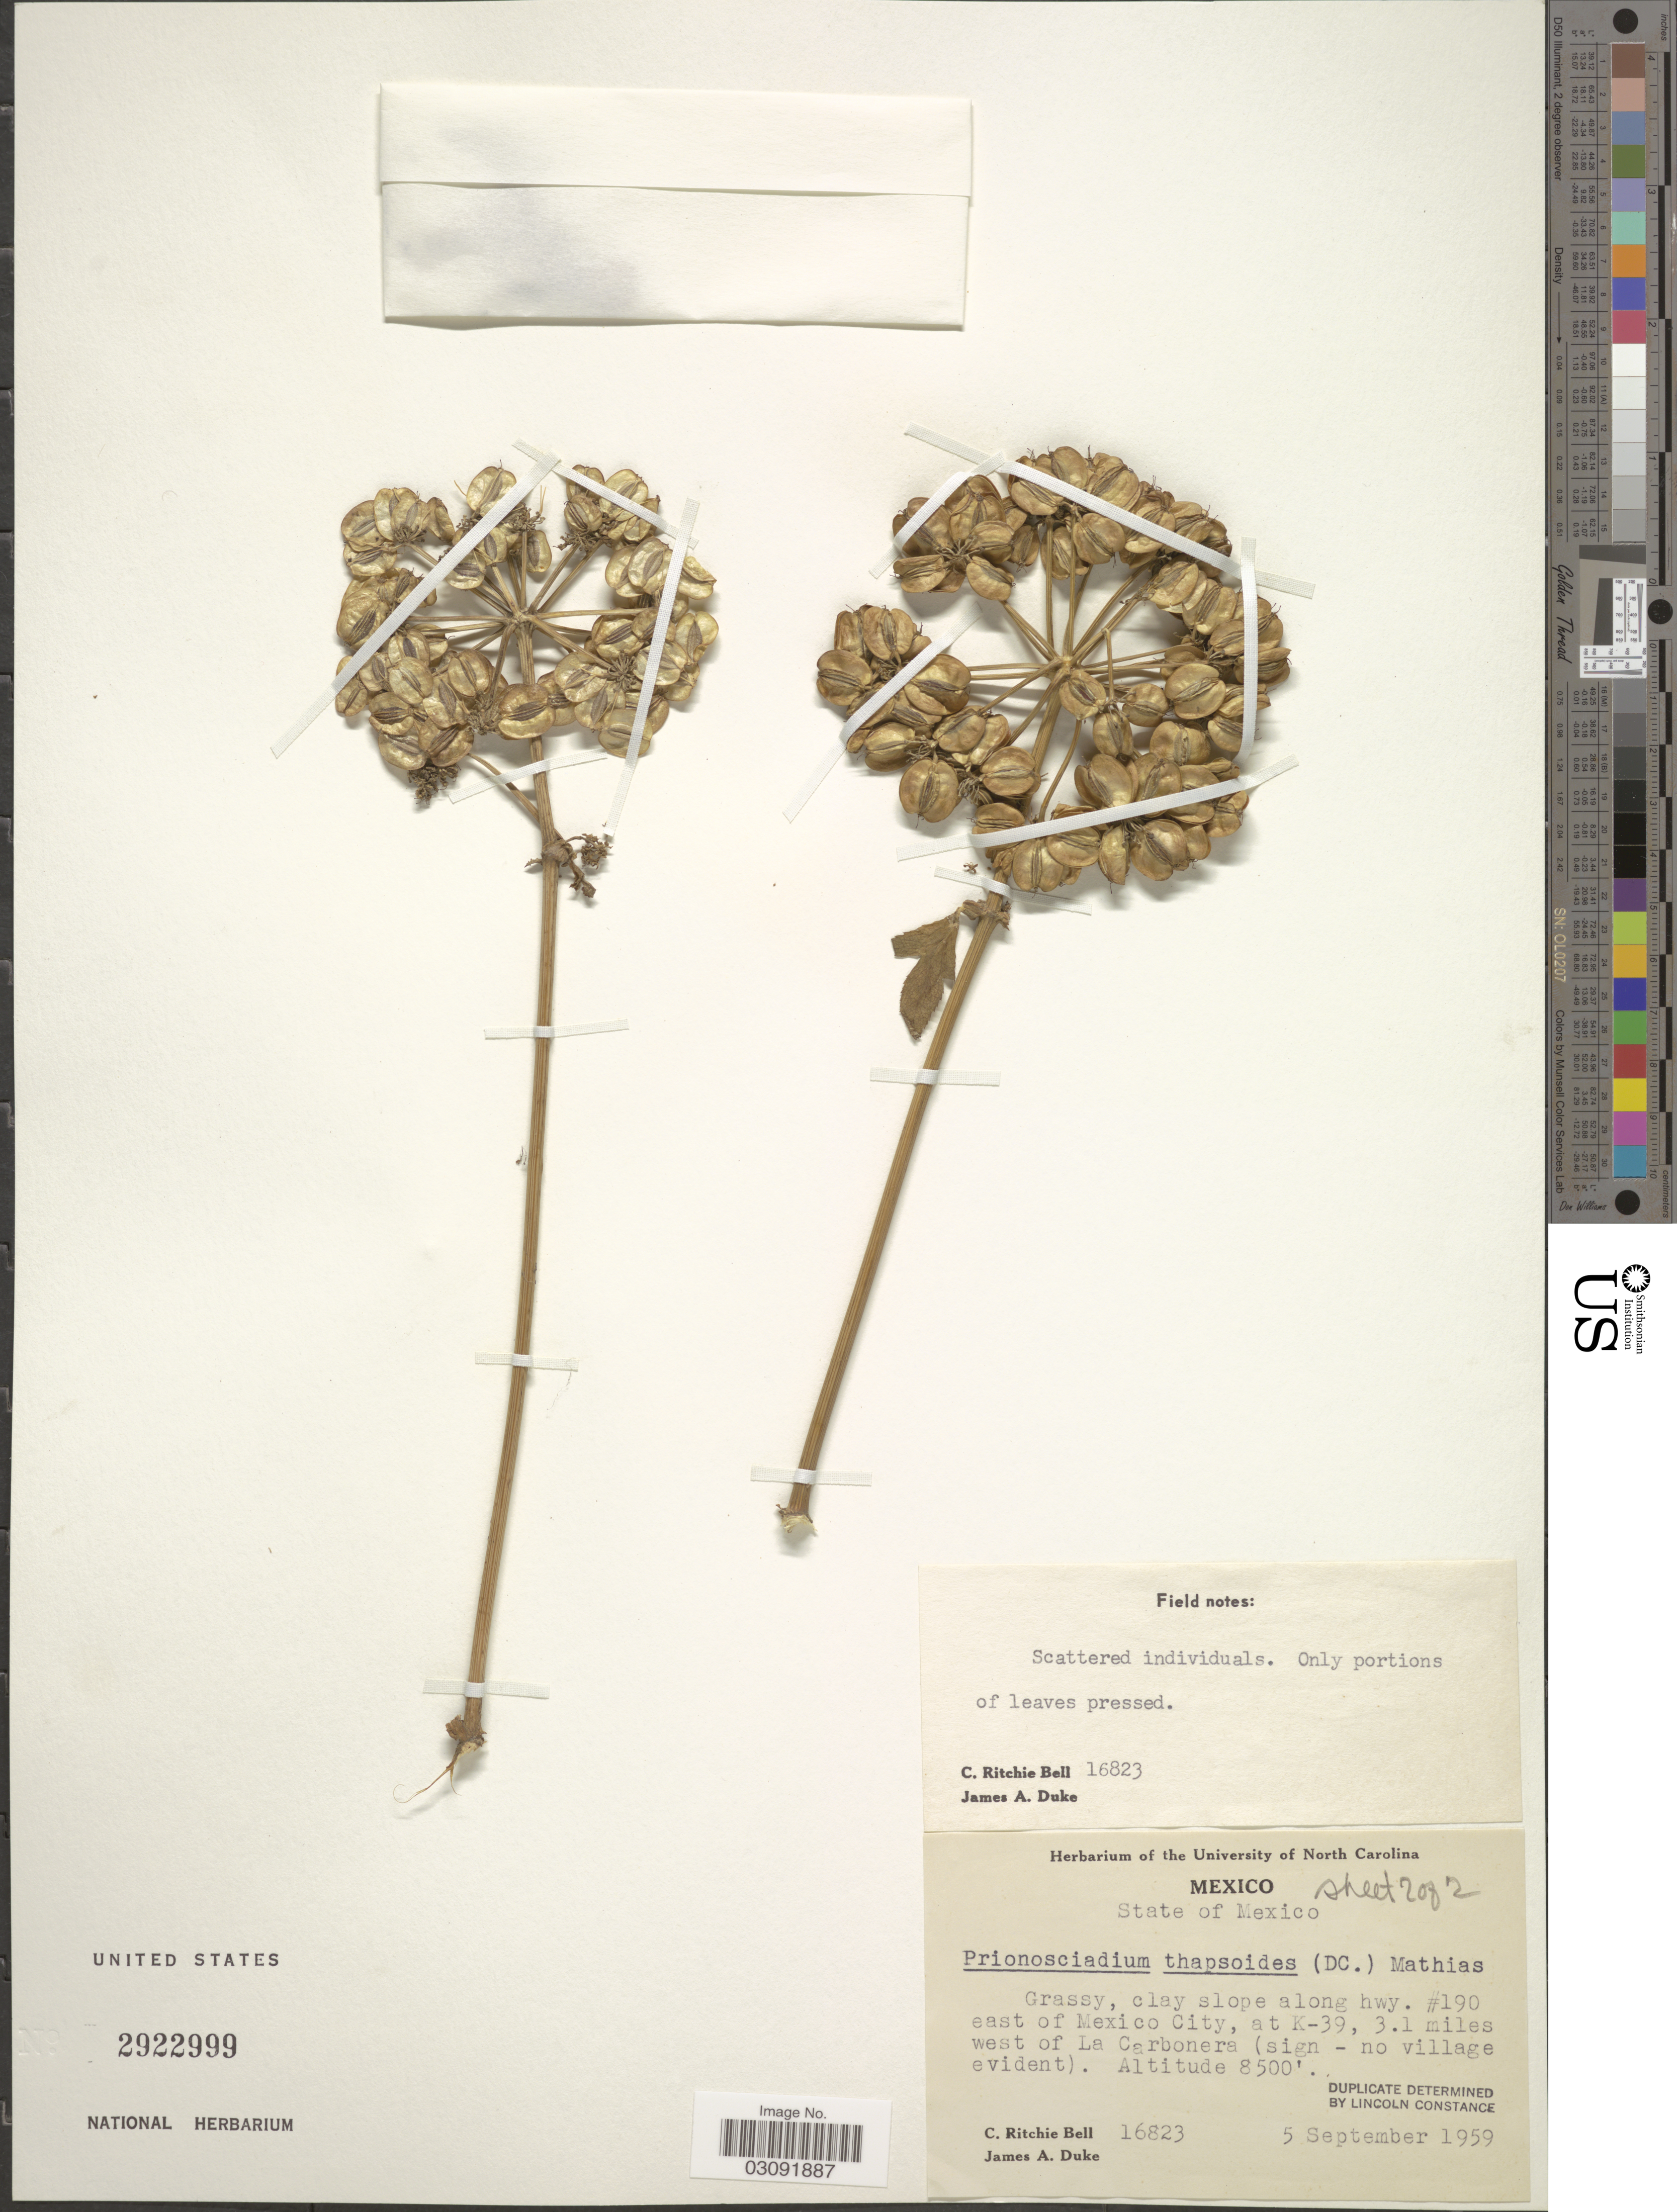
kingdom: Plantae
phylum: Tracheophyta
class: Magnoliopsida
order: Apiales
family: Apiaceae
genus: Prionosciadium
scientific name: Prionosciadium thapsoides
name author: (DC.)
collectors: C. R. Bell & J. A. Duke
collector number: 16823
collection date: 1959-09-05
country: Mexico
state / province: México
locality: Grassy, clay slopes along hwy. #190 east of Mexico City, at K-39, 3.1 miles west of La Carbonera (sign - no village evident).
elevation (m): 2591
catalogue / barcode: US 2922999